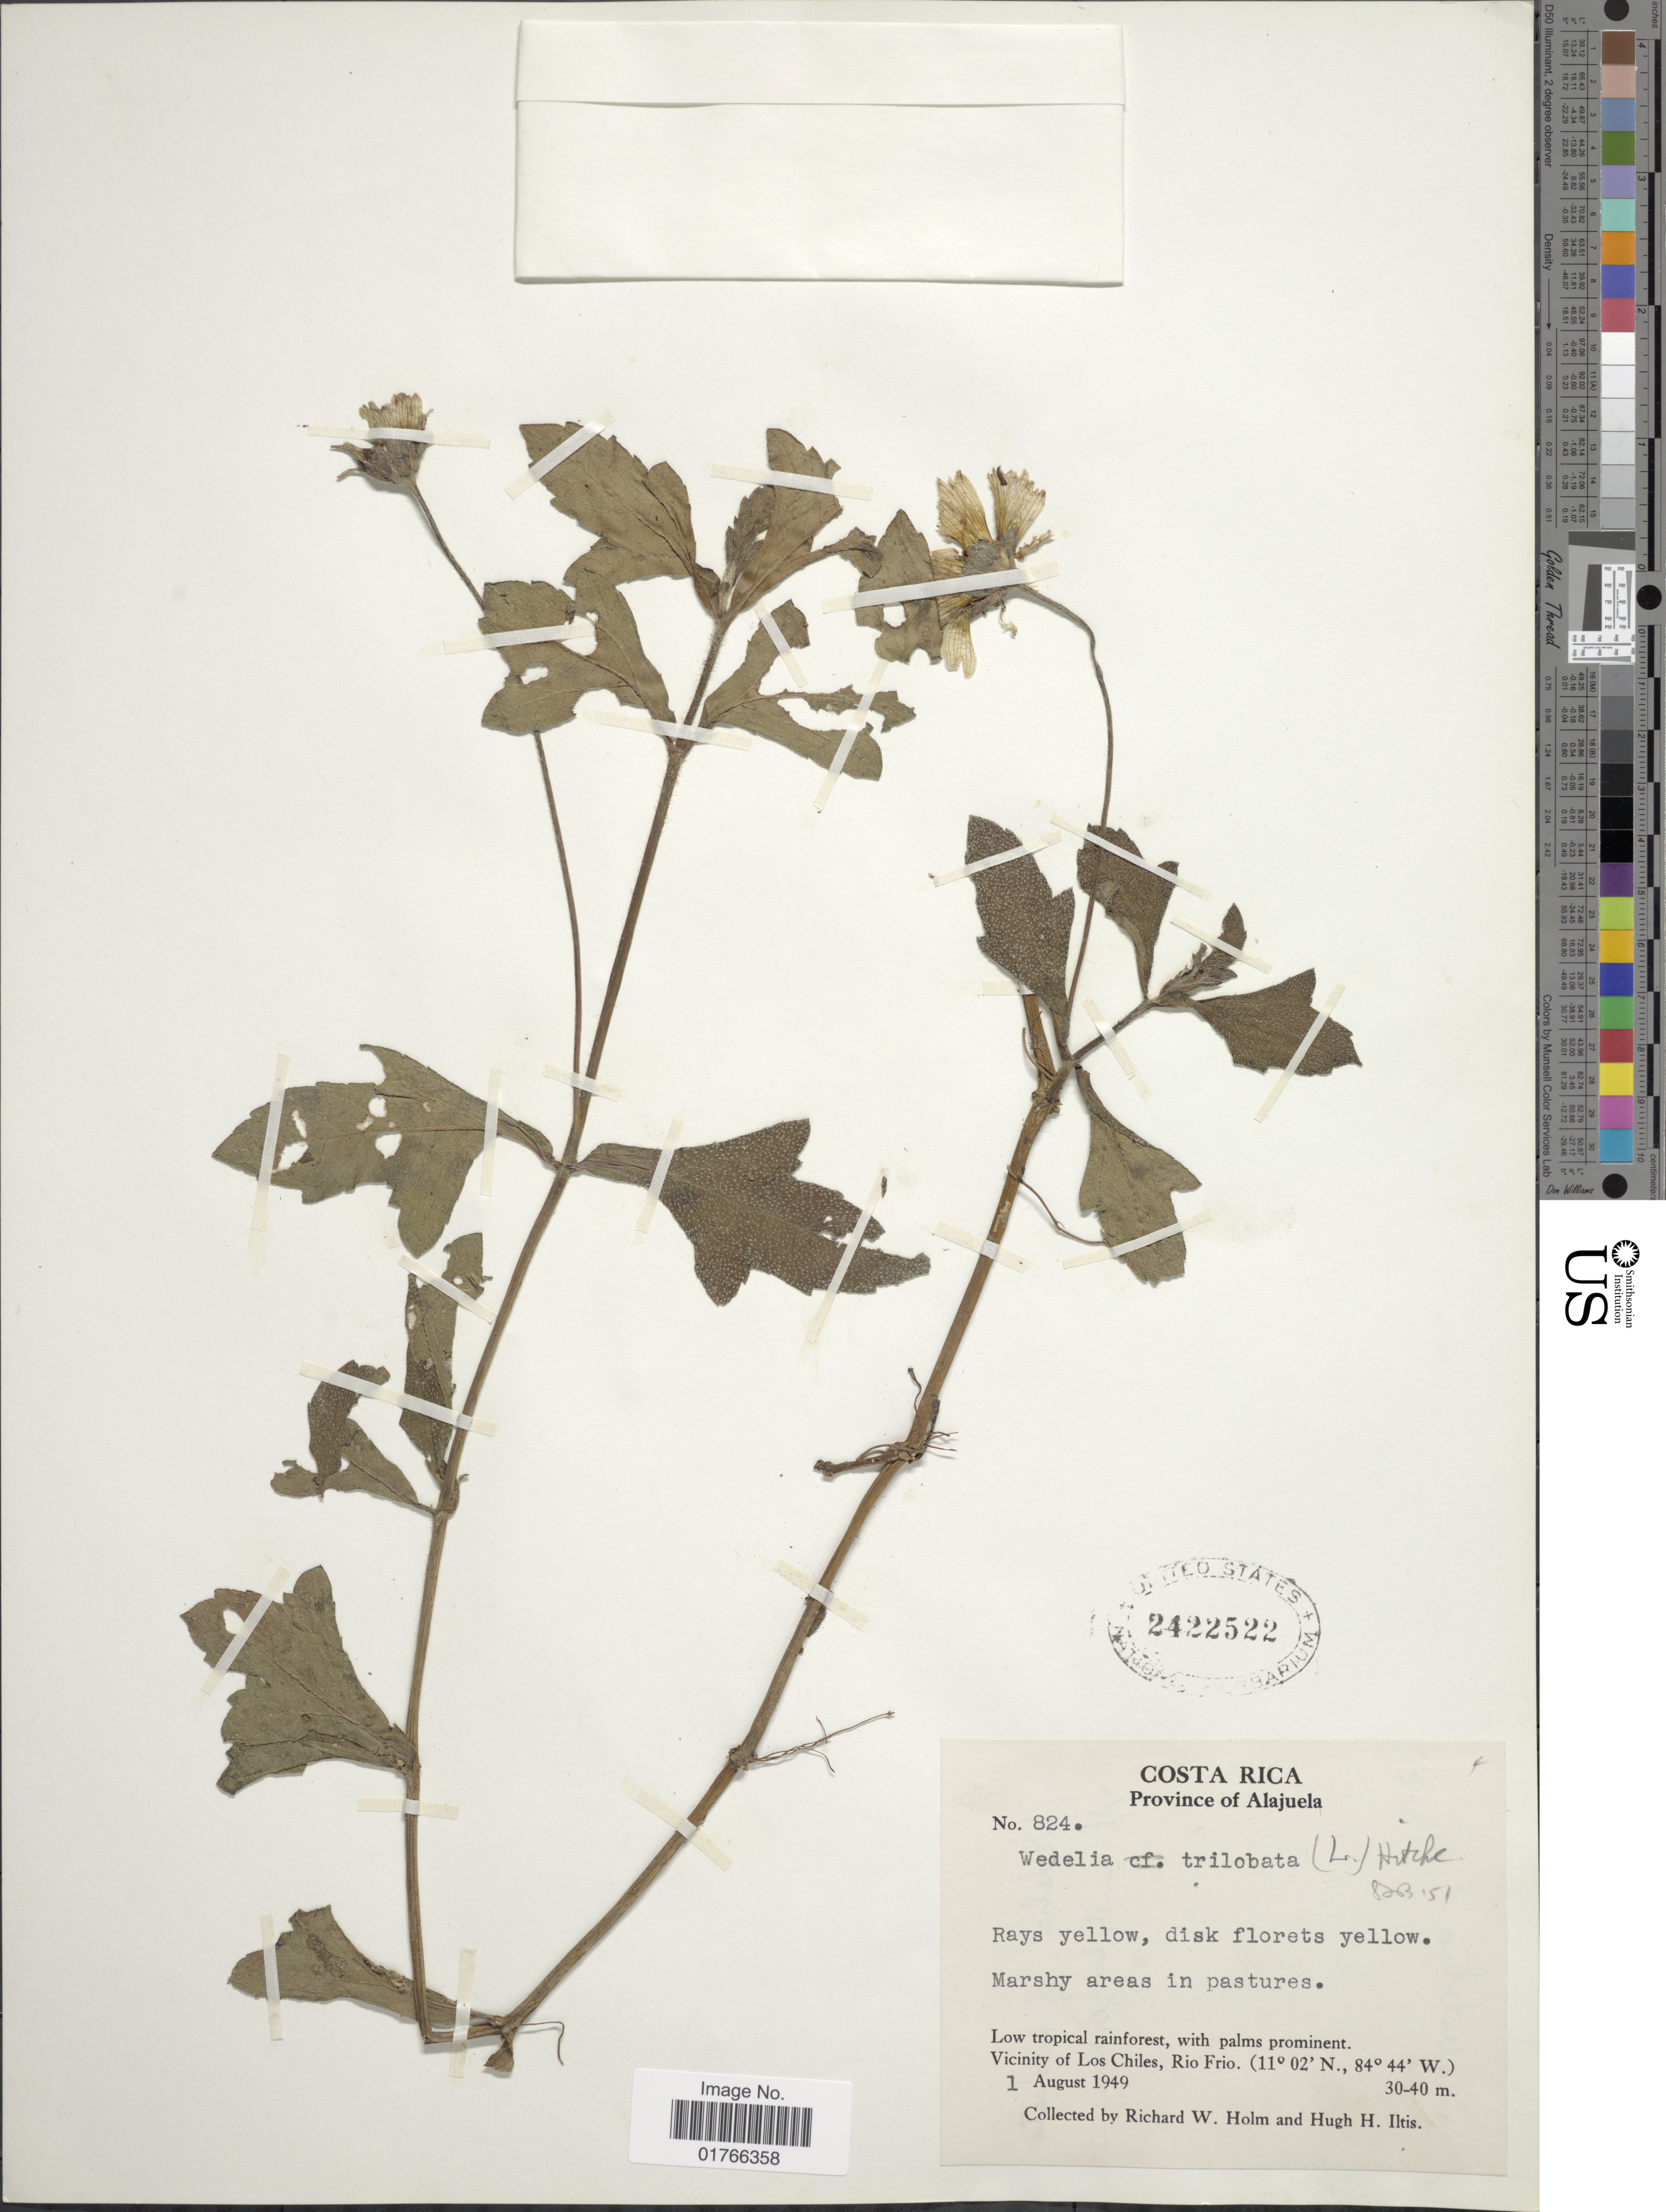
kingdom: Plantae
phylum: Tracheophyta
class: Magnoliopsida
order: Asterales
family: Asteraceae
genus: Sphagneticola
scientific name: Sphagneticola trilobata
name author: (L.) Pruski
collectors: R. W. Holm & H. H. Iltis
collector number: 824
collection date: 1949-08-01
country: Costa Rica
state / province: Alajuela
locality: Vicinity of Los Chiles, Rio Frio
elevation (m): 30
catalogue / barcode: US 2422522